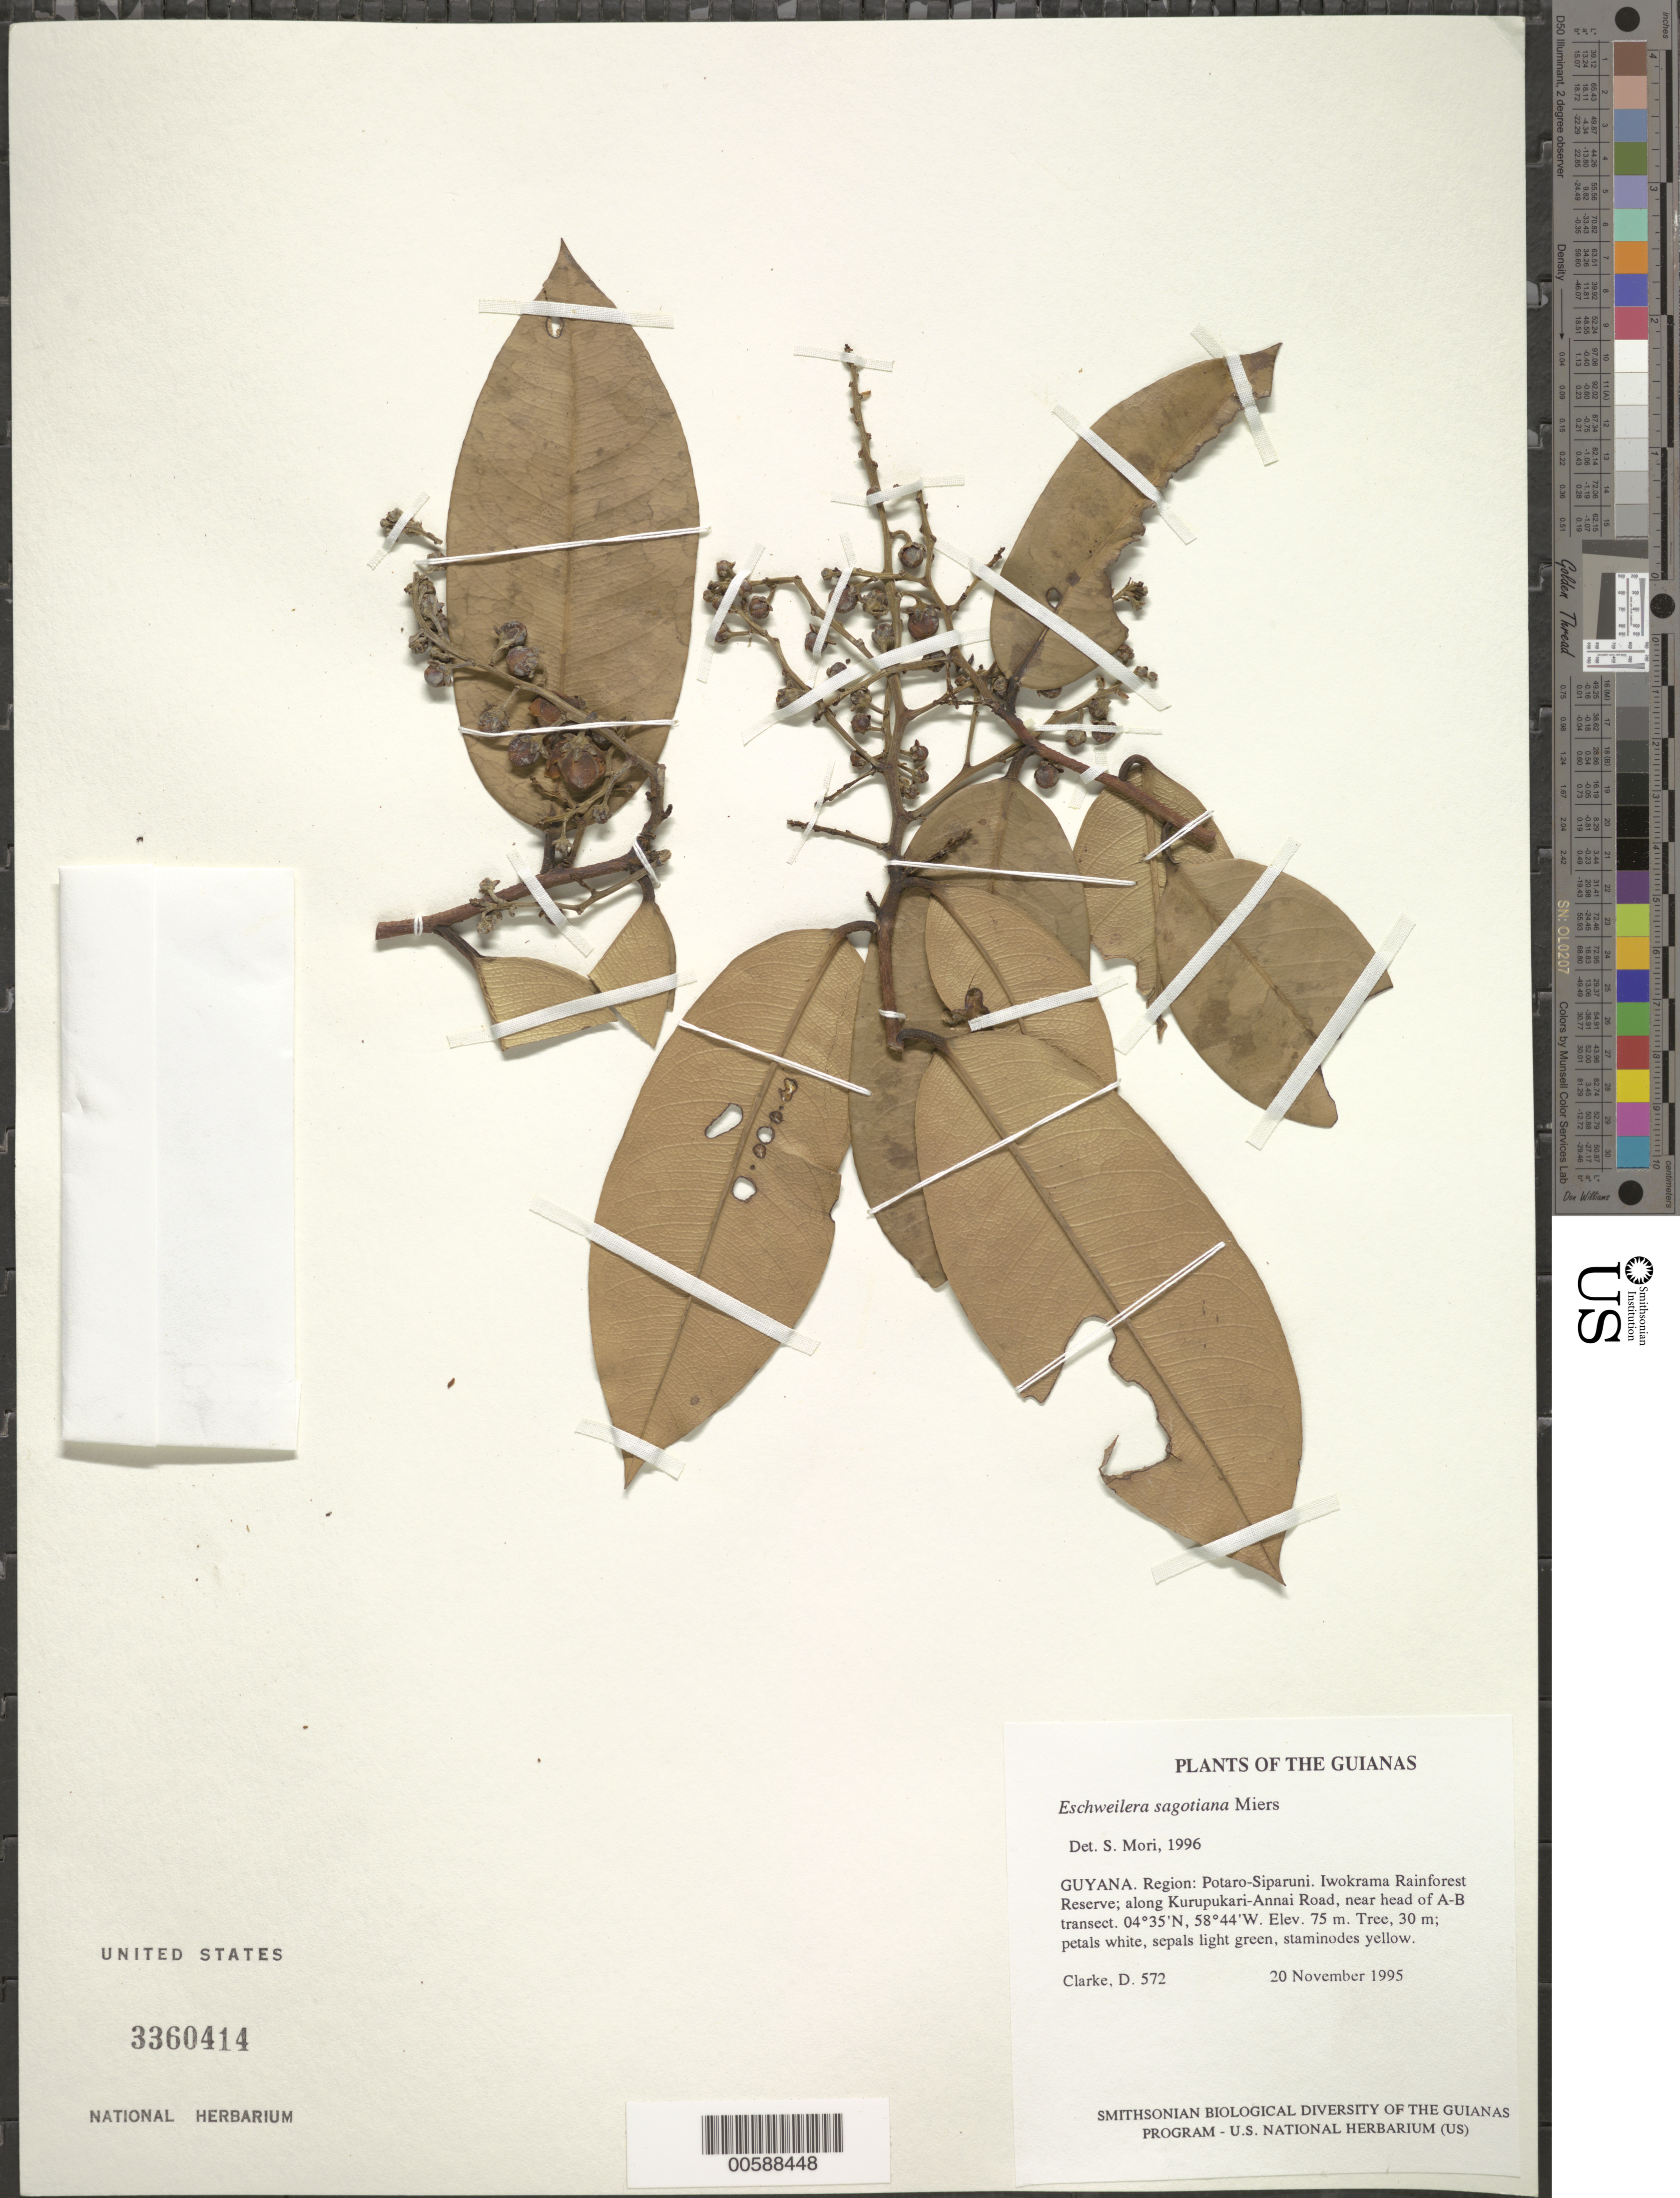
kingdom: Plantae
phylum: Tracheophyta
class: Magnoliopsida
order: Ericales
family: Lecythidaceae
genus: Eschweilera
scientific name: Eschweilera sagotiana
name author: Miers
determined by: Mori, Scott A.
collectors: H. D. Clarke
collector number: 572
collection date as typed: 20 November 1995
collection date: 1995-11-20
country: Guyana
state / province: Potaro-Siparuni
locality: Iwokrama Rainforest Reserve; along Kurupukari-Annai Road, near head of A-B transect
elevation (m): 75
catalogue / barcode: US 3360414